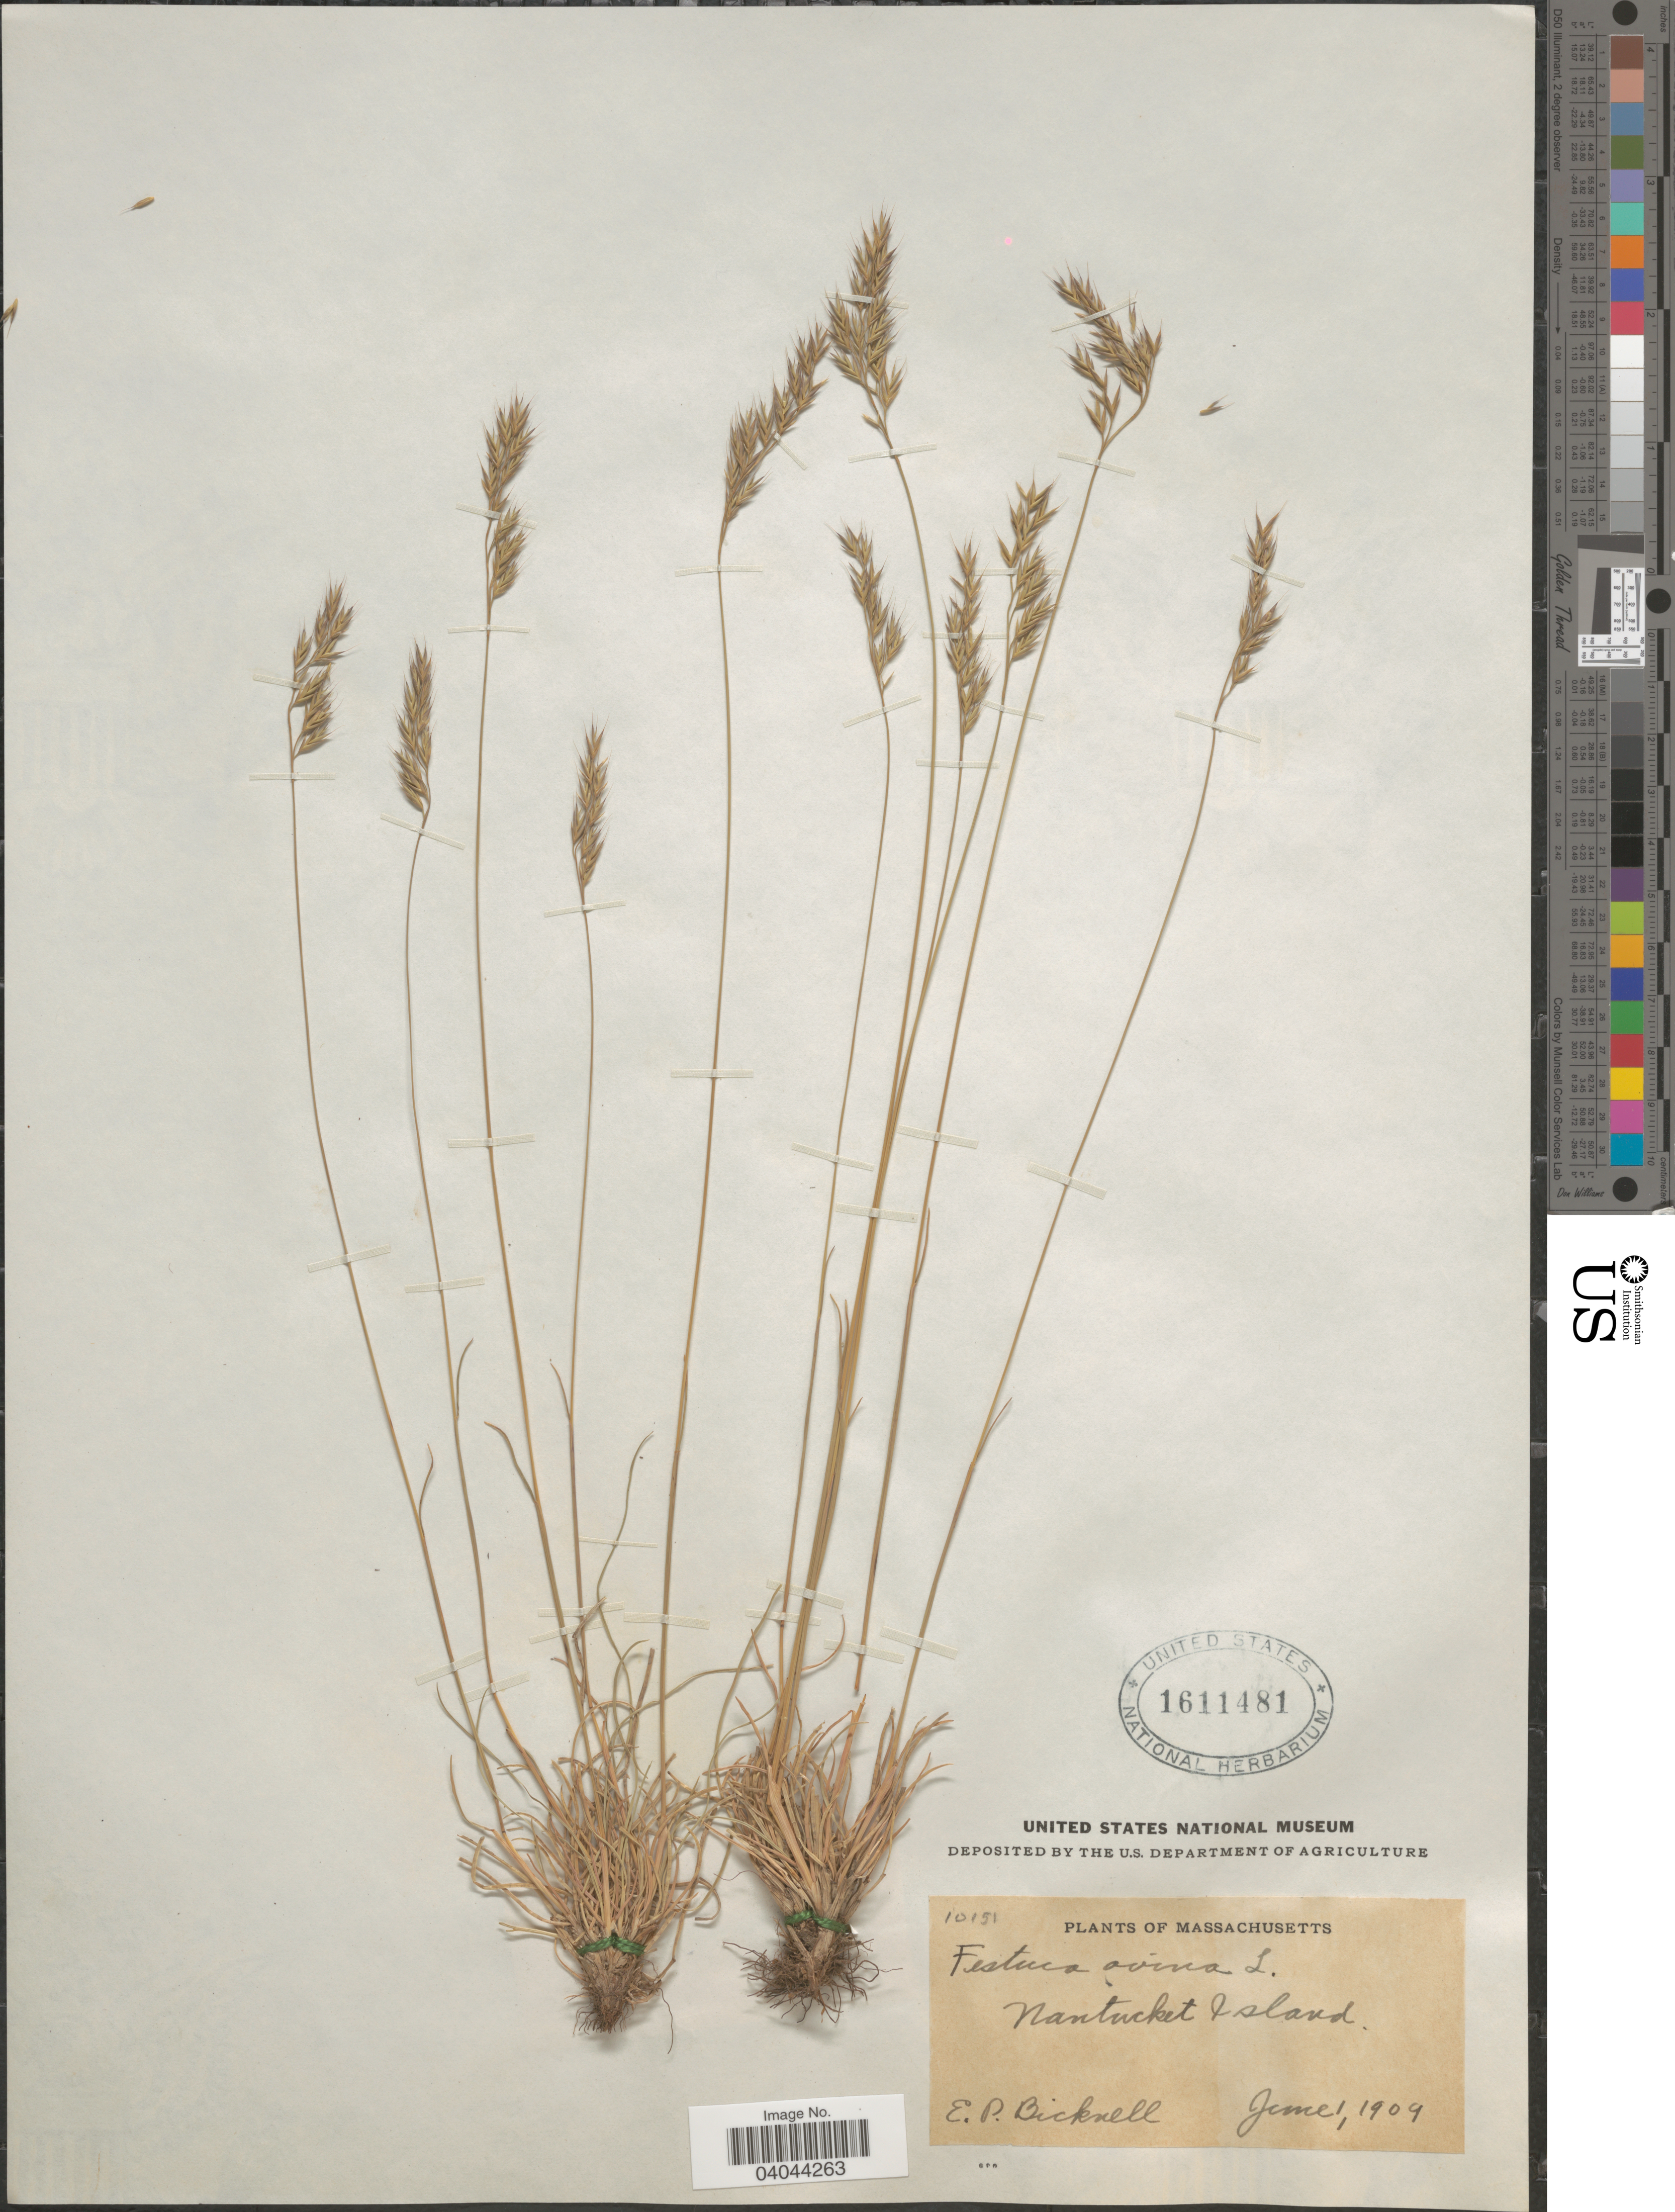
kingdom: Plantae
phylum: Tracheophyta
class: Liliopsida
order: Poales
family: Poaceae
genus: Festuca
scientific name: Festuca ovina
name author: L.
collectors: E. P. Bicknell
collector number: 10151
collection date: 1909-06-01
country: United States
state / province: Massachusetts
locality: Nantucket Island.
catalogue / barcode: US 1611481